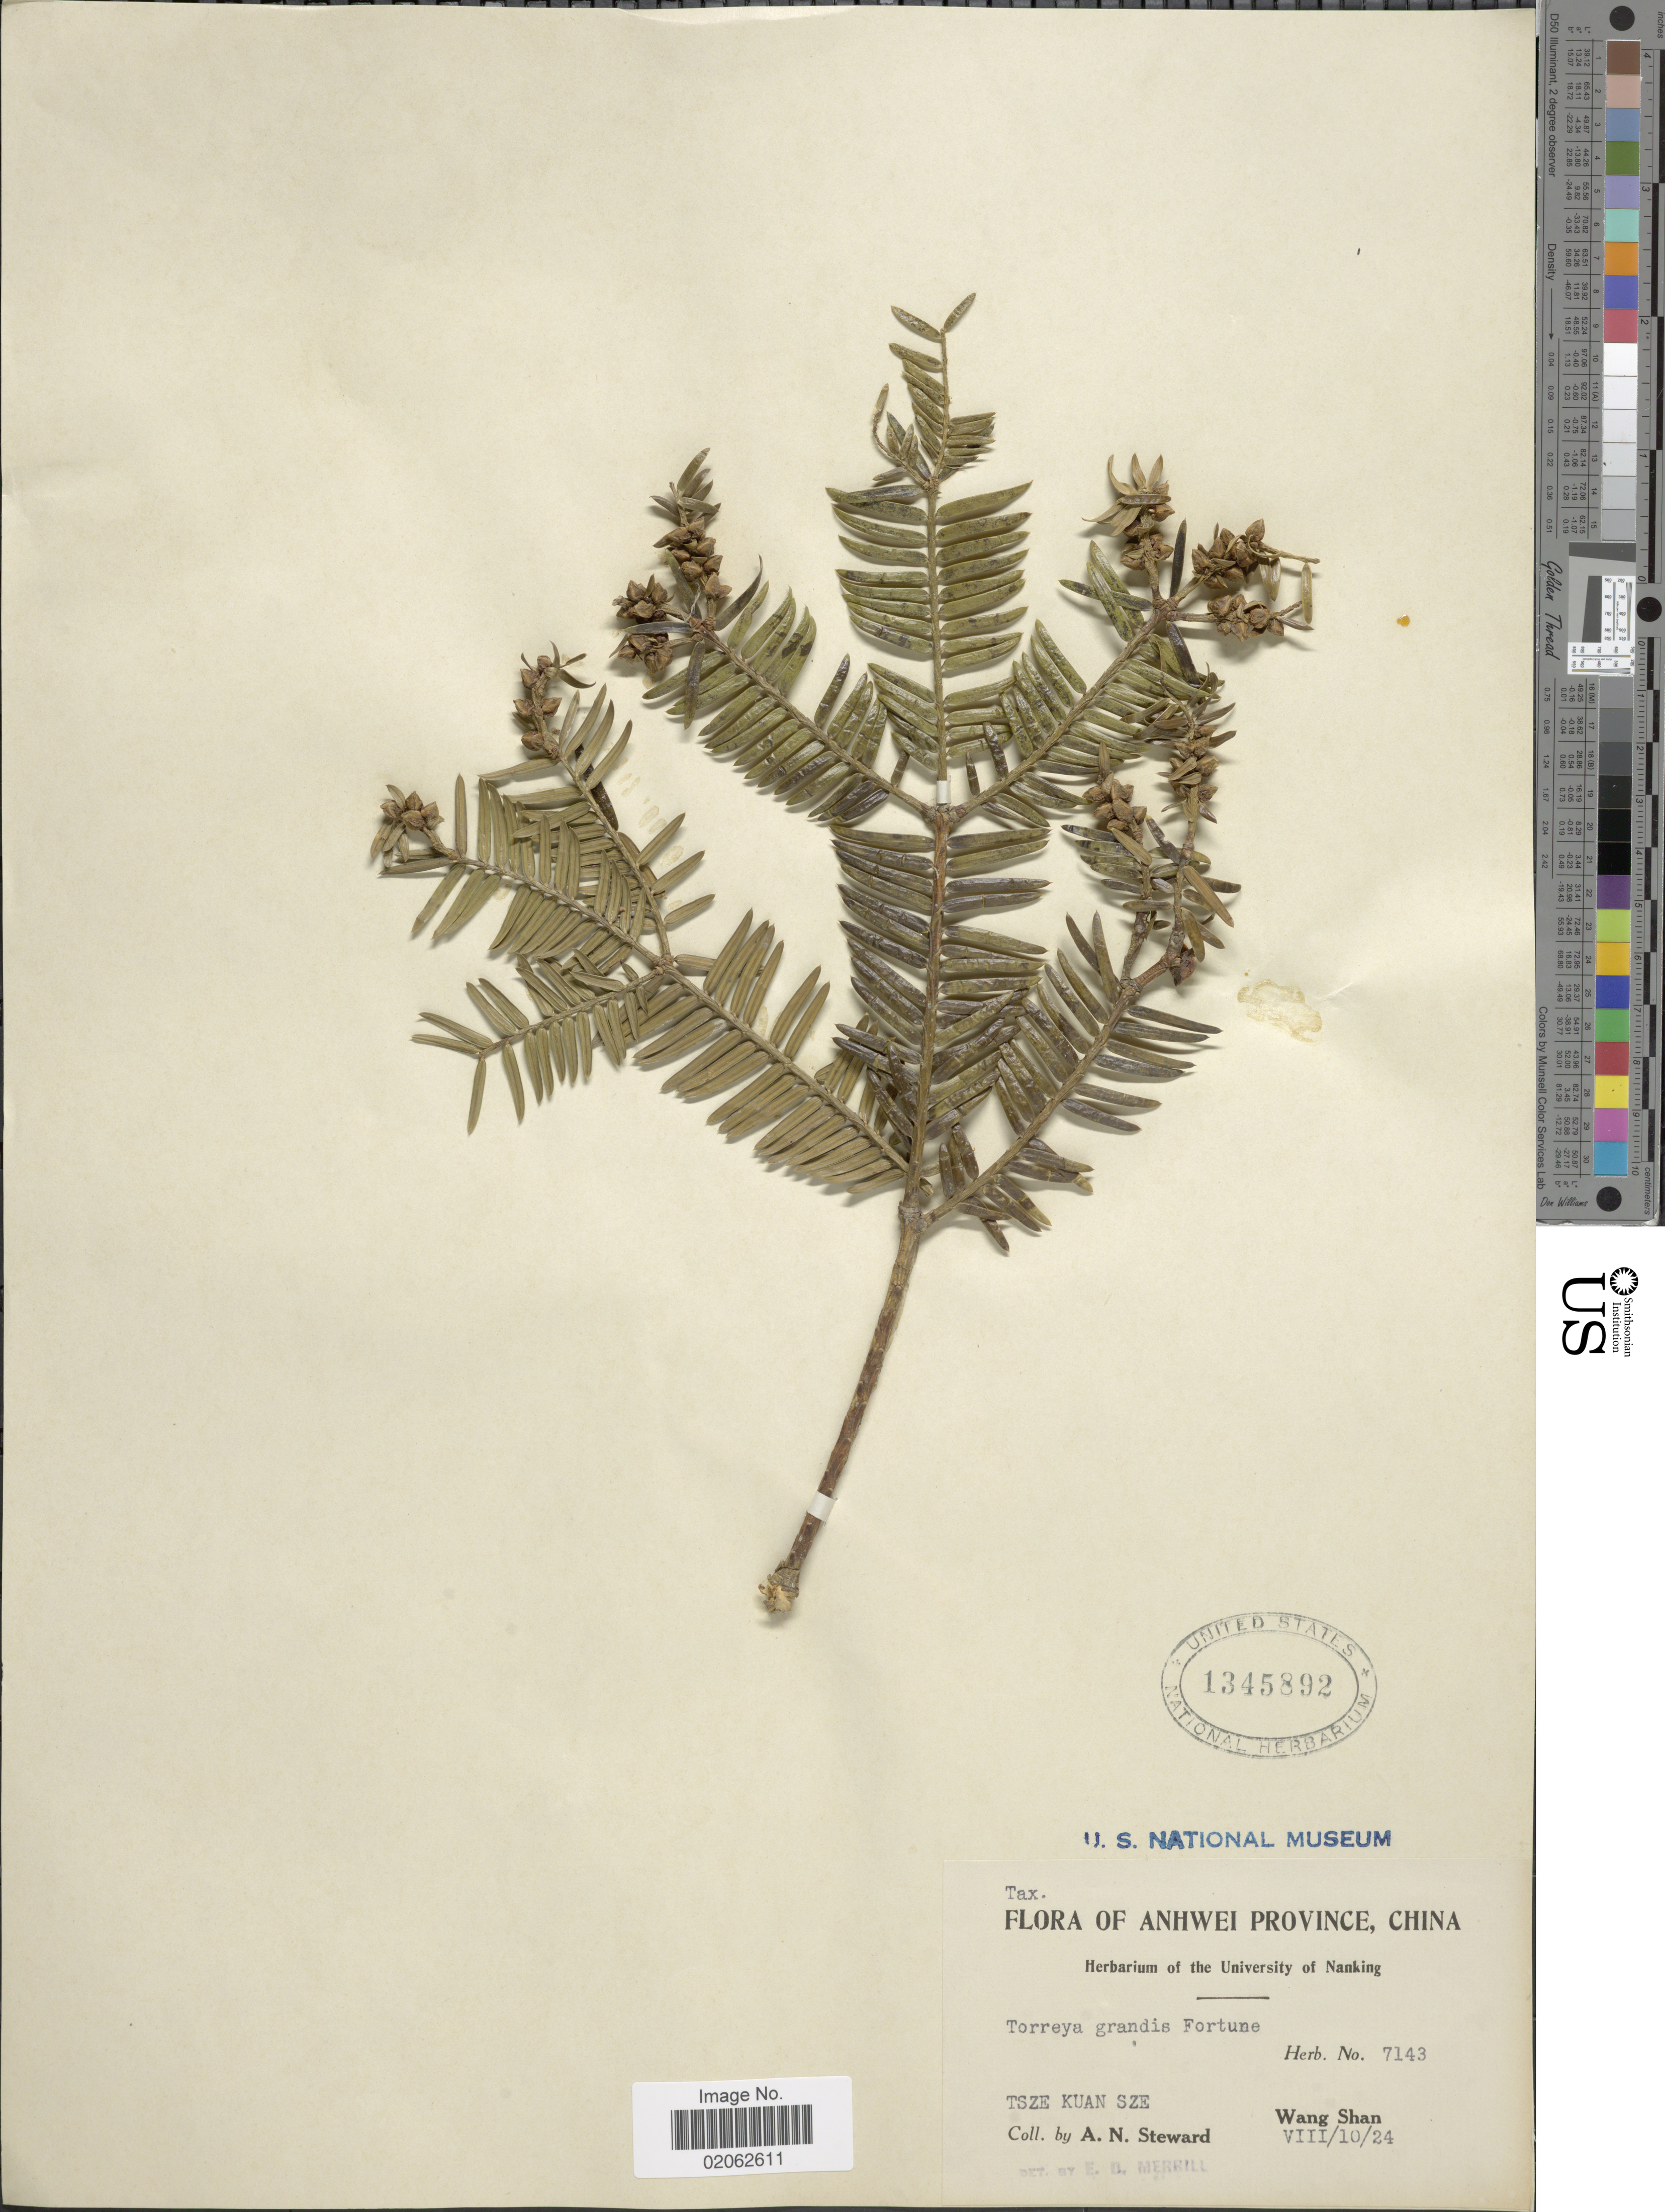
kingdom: Plantae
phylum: Tracheophyta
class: Pinopsida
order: Pinales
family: Taxaceae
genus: Torreya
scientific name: Torreya grandis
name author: Fortune ex Lindl.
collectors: A. N. Steward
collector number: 7143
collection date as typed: Transcribed d/m/y: 10/8/24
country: China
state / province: Anhui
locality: Anhwei Province. Tsze Kuan Sze. Wang Shan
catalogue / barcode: US 1345892